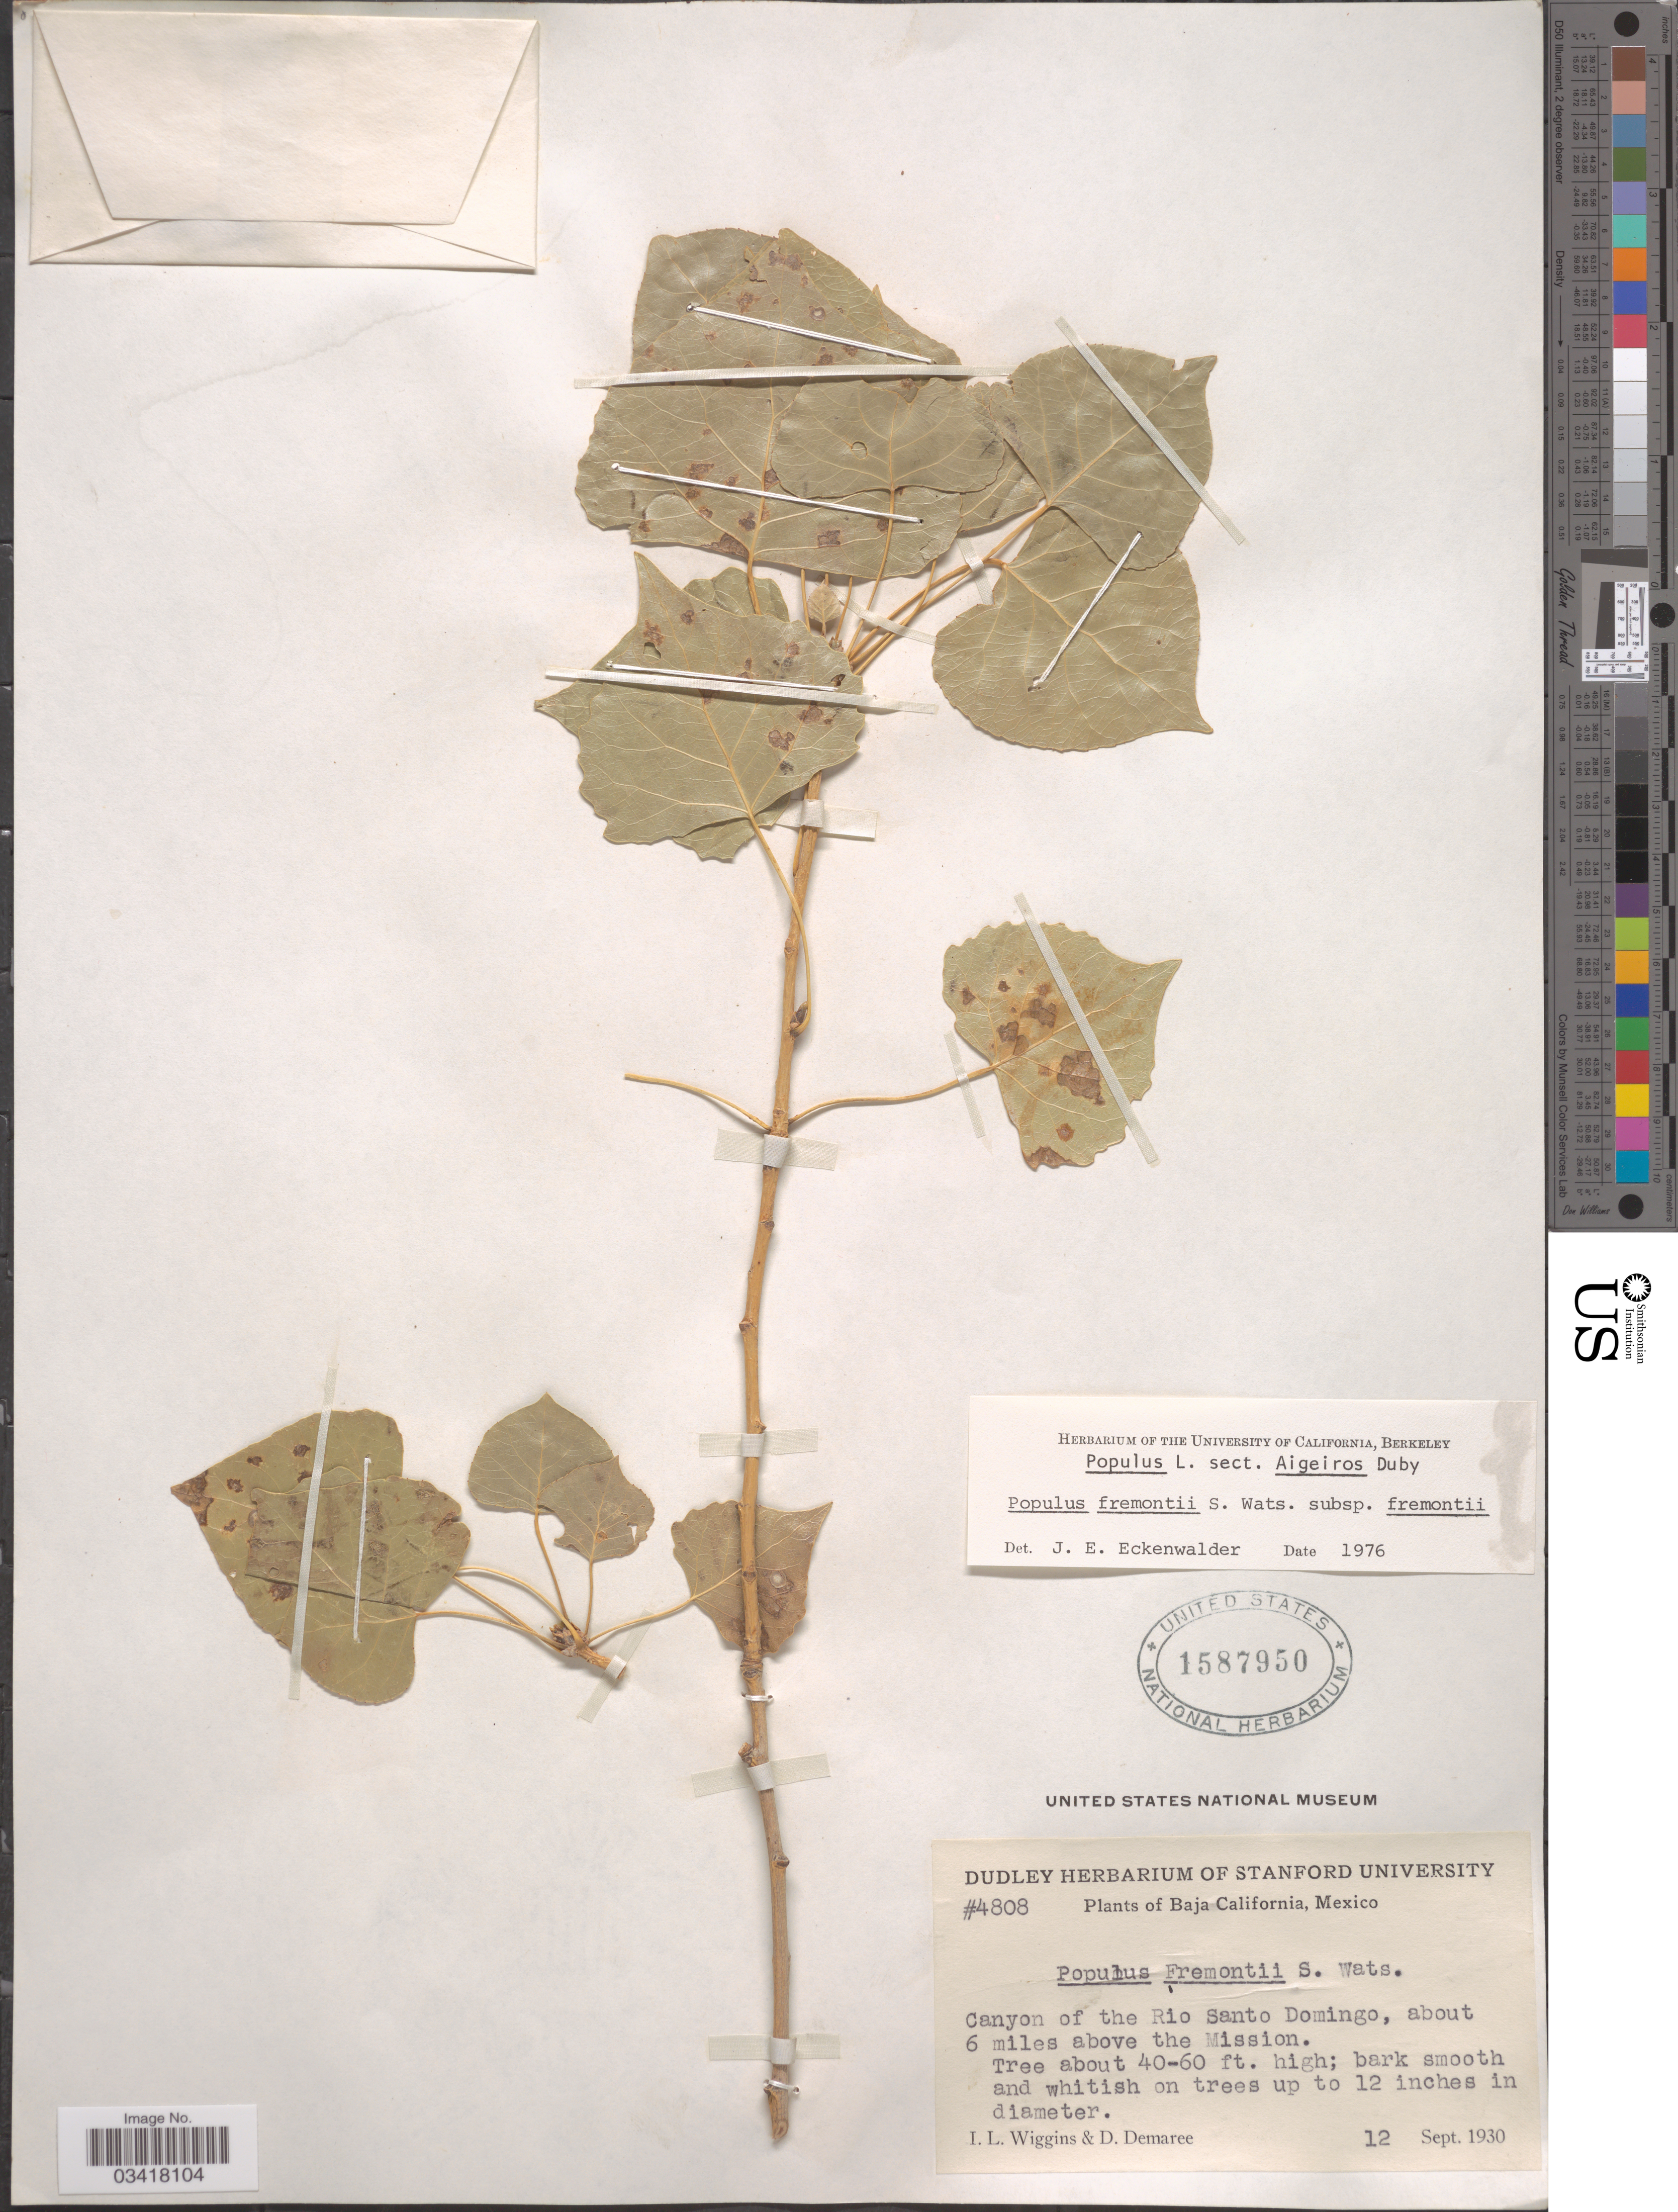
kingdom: Plantae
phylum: Tracheophyta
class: Magnoliopsida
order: Malpighiales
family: Salicaceae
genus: Populus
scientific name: Populus fremontii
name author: S. Watson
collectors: I. L. Wiggins & D. Demaree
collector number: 4808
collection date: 1930-09-12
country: Mexico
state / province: Baja California Norte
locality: Canyon of the Rio Santo Domingo, about 6 miles above the Mission.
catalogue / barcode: US 1587950